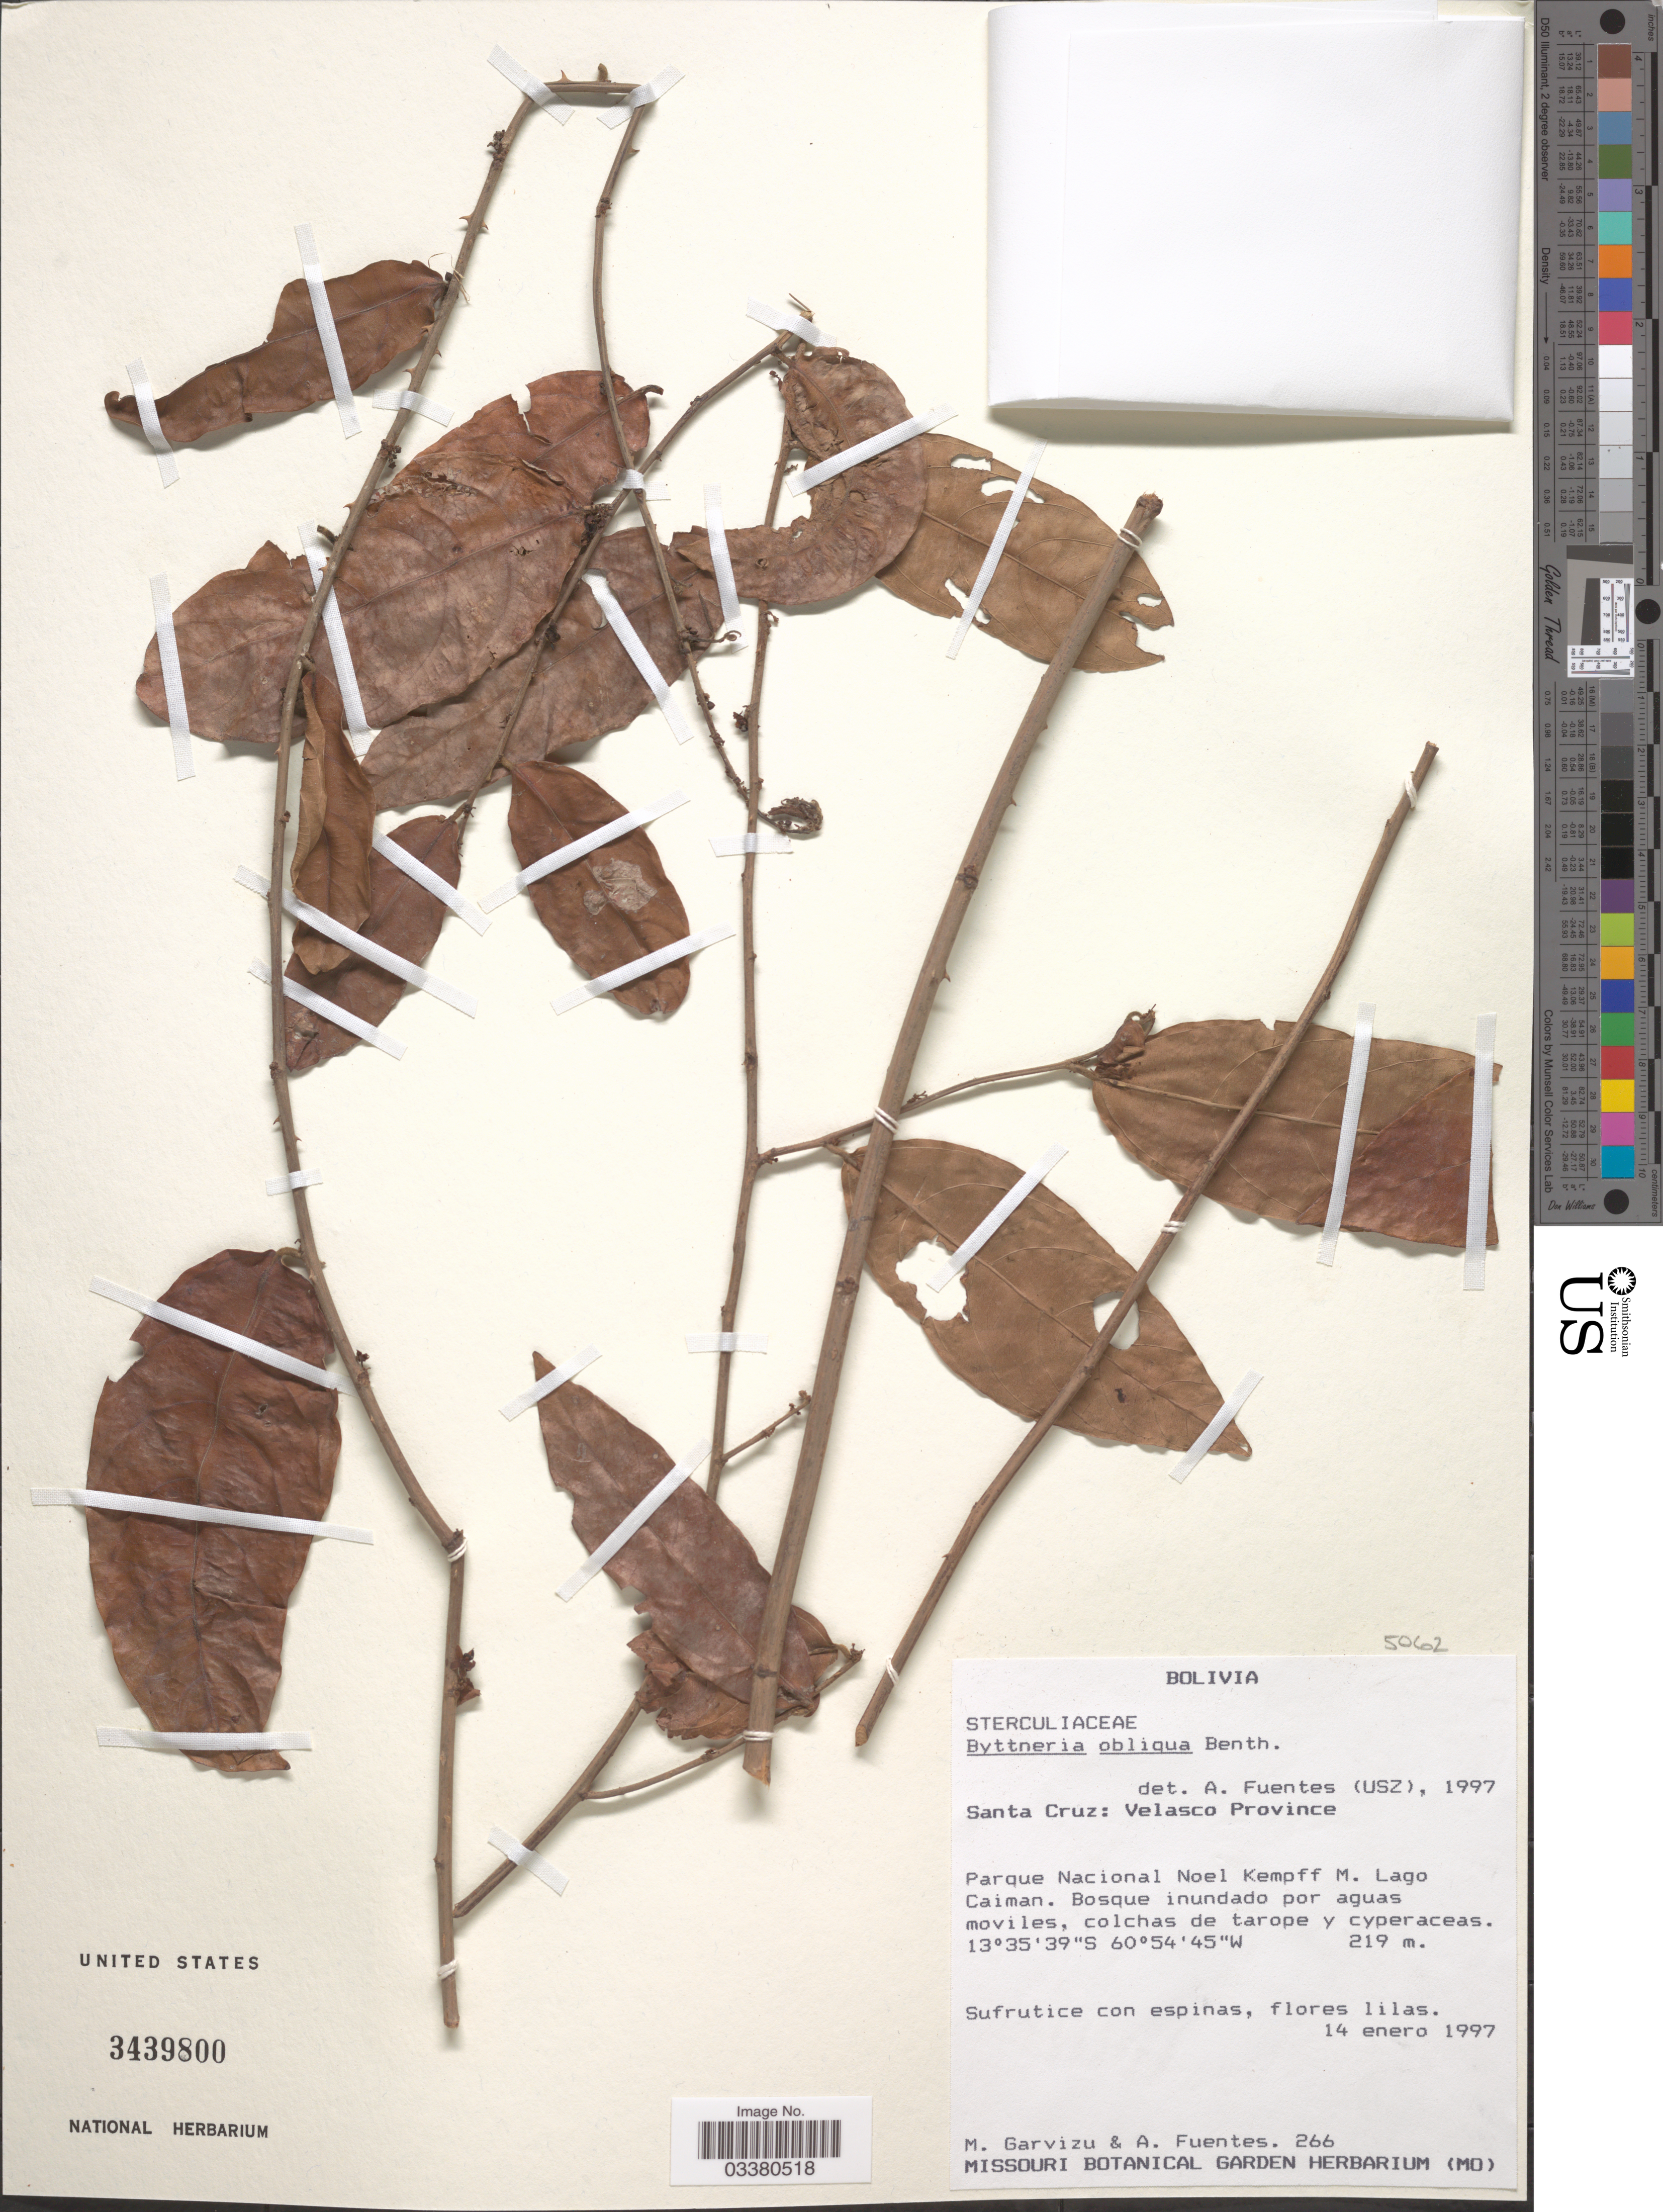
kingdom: Plantae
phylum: Tracheophyta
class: Magnoliopsida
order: Malvales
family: Malvaceae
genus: Byttneria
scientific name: Byttneria obliqua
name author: Benth.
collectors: M. Garvizu & A. Fuentes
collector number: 266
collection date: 1997-01-14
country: Bolivia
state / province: Santa Cruz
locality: Velasco Province. Parque Nacional Noel Kempff M. Lago Caiman.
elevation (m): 219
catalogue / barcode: US 3439800